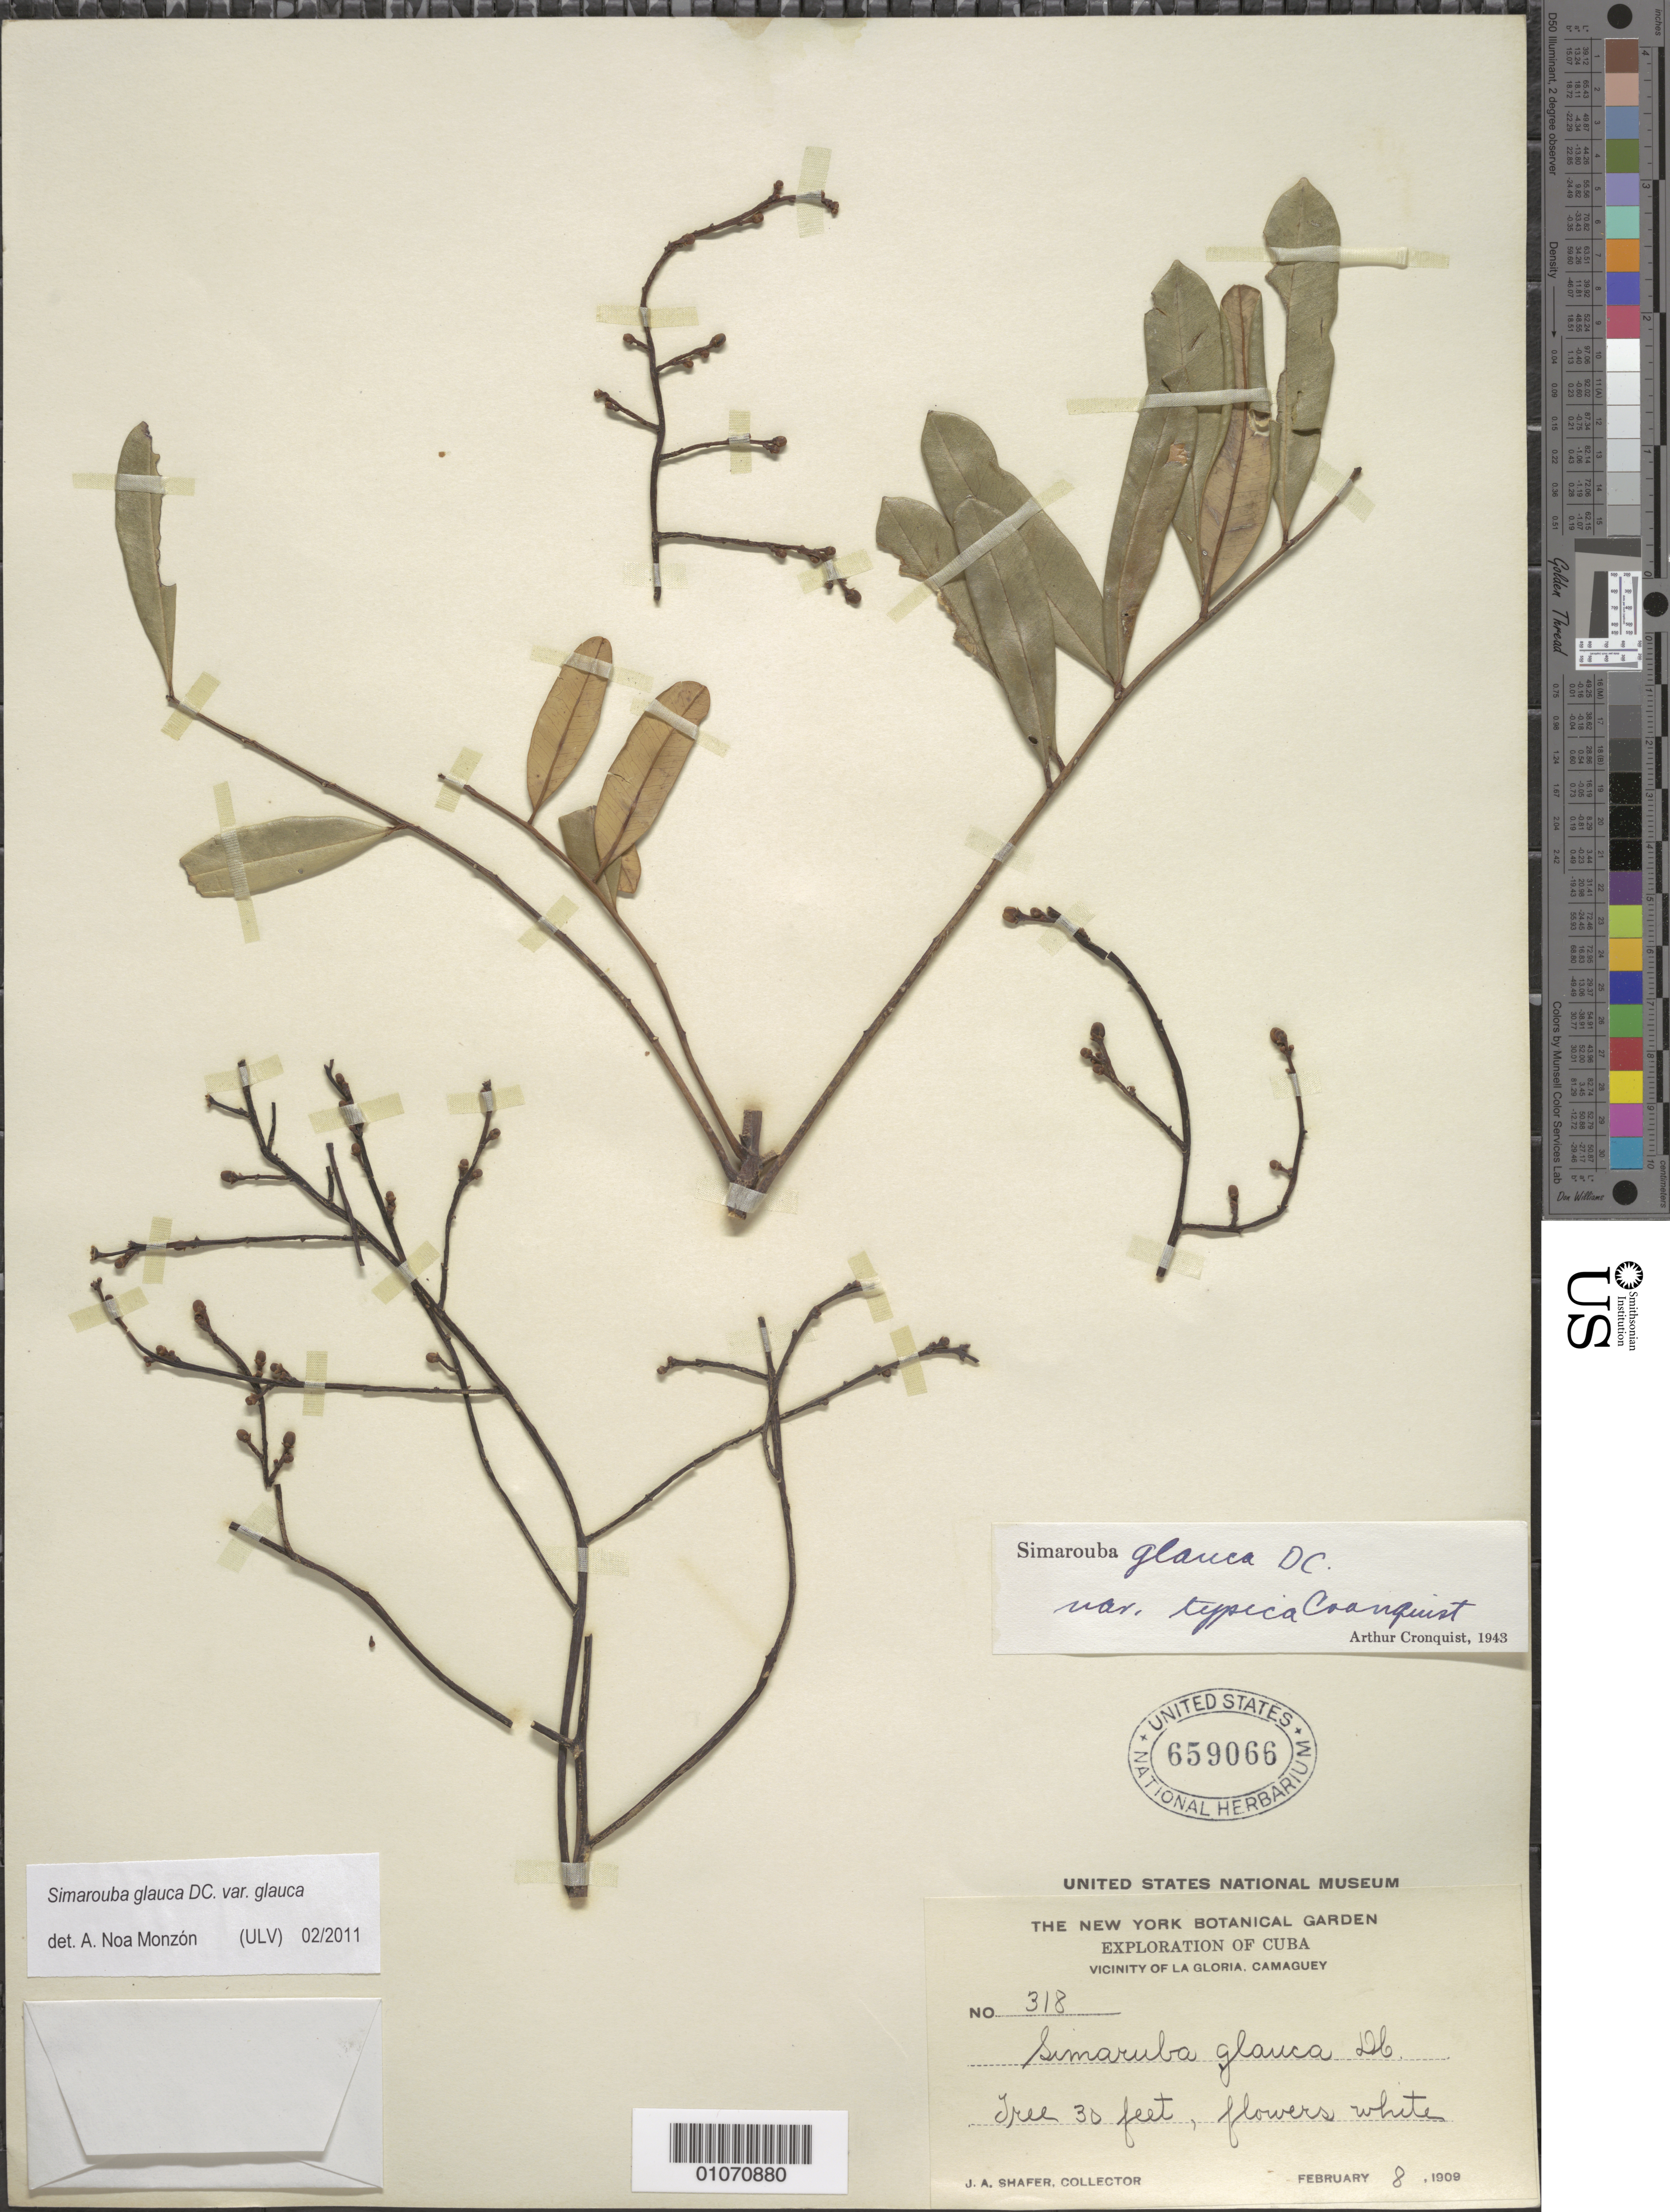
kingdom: Plantae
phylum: Tracheophyta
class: Magnoliopsida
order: Sapindales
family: Simaroubaceae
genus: Simarouba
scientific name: Simarouba glauca var. glauca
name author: DC.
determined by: Noa Monzón, A.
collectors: J. A. Shafer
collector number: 318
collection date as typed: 08 Feb 1909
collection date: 1909-02-08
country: Cuba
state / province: Camagüey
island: Cuba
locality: La Gloria vicinity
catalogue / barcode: US 659066